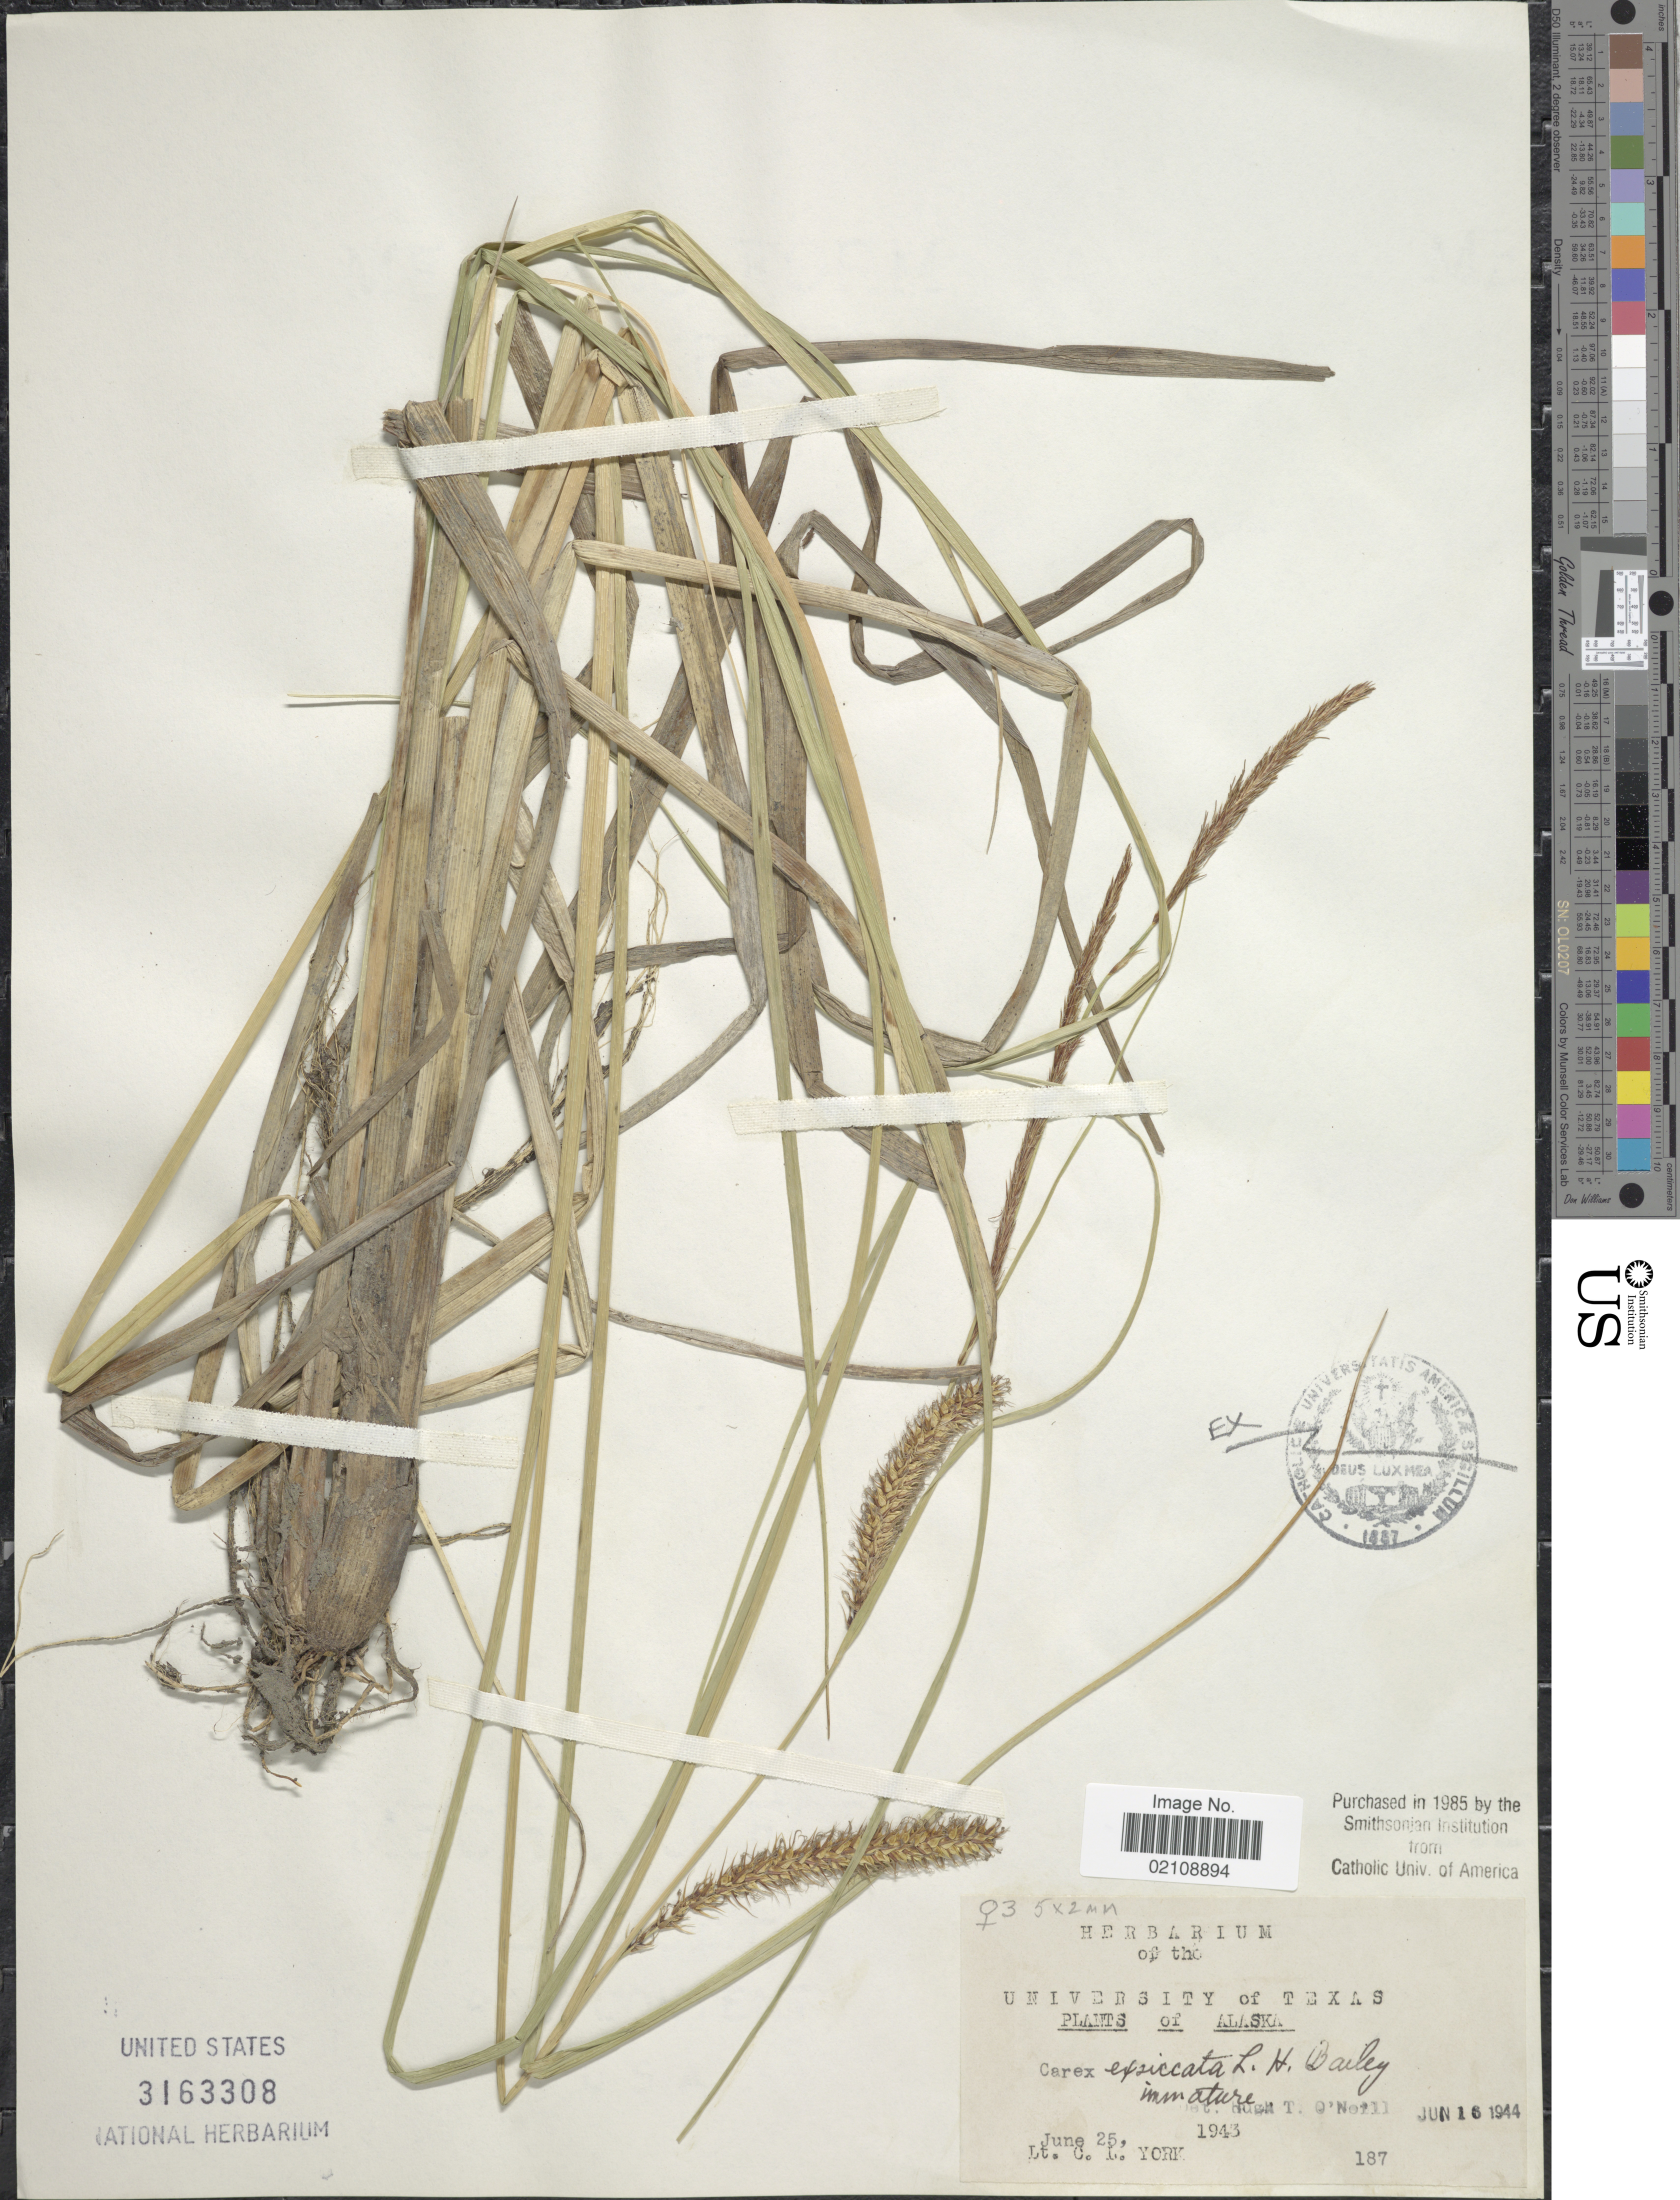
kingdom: Plantae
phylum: Tracheophyta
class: Liliopsida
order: Poales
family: Cyperaceae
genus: Carex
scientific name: Carex exsiccata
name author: L.H. Bailey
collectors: C. L. York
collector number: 187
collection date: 1943-06-25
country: United States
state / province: Alaska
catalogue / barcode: US 3163308